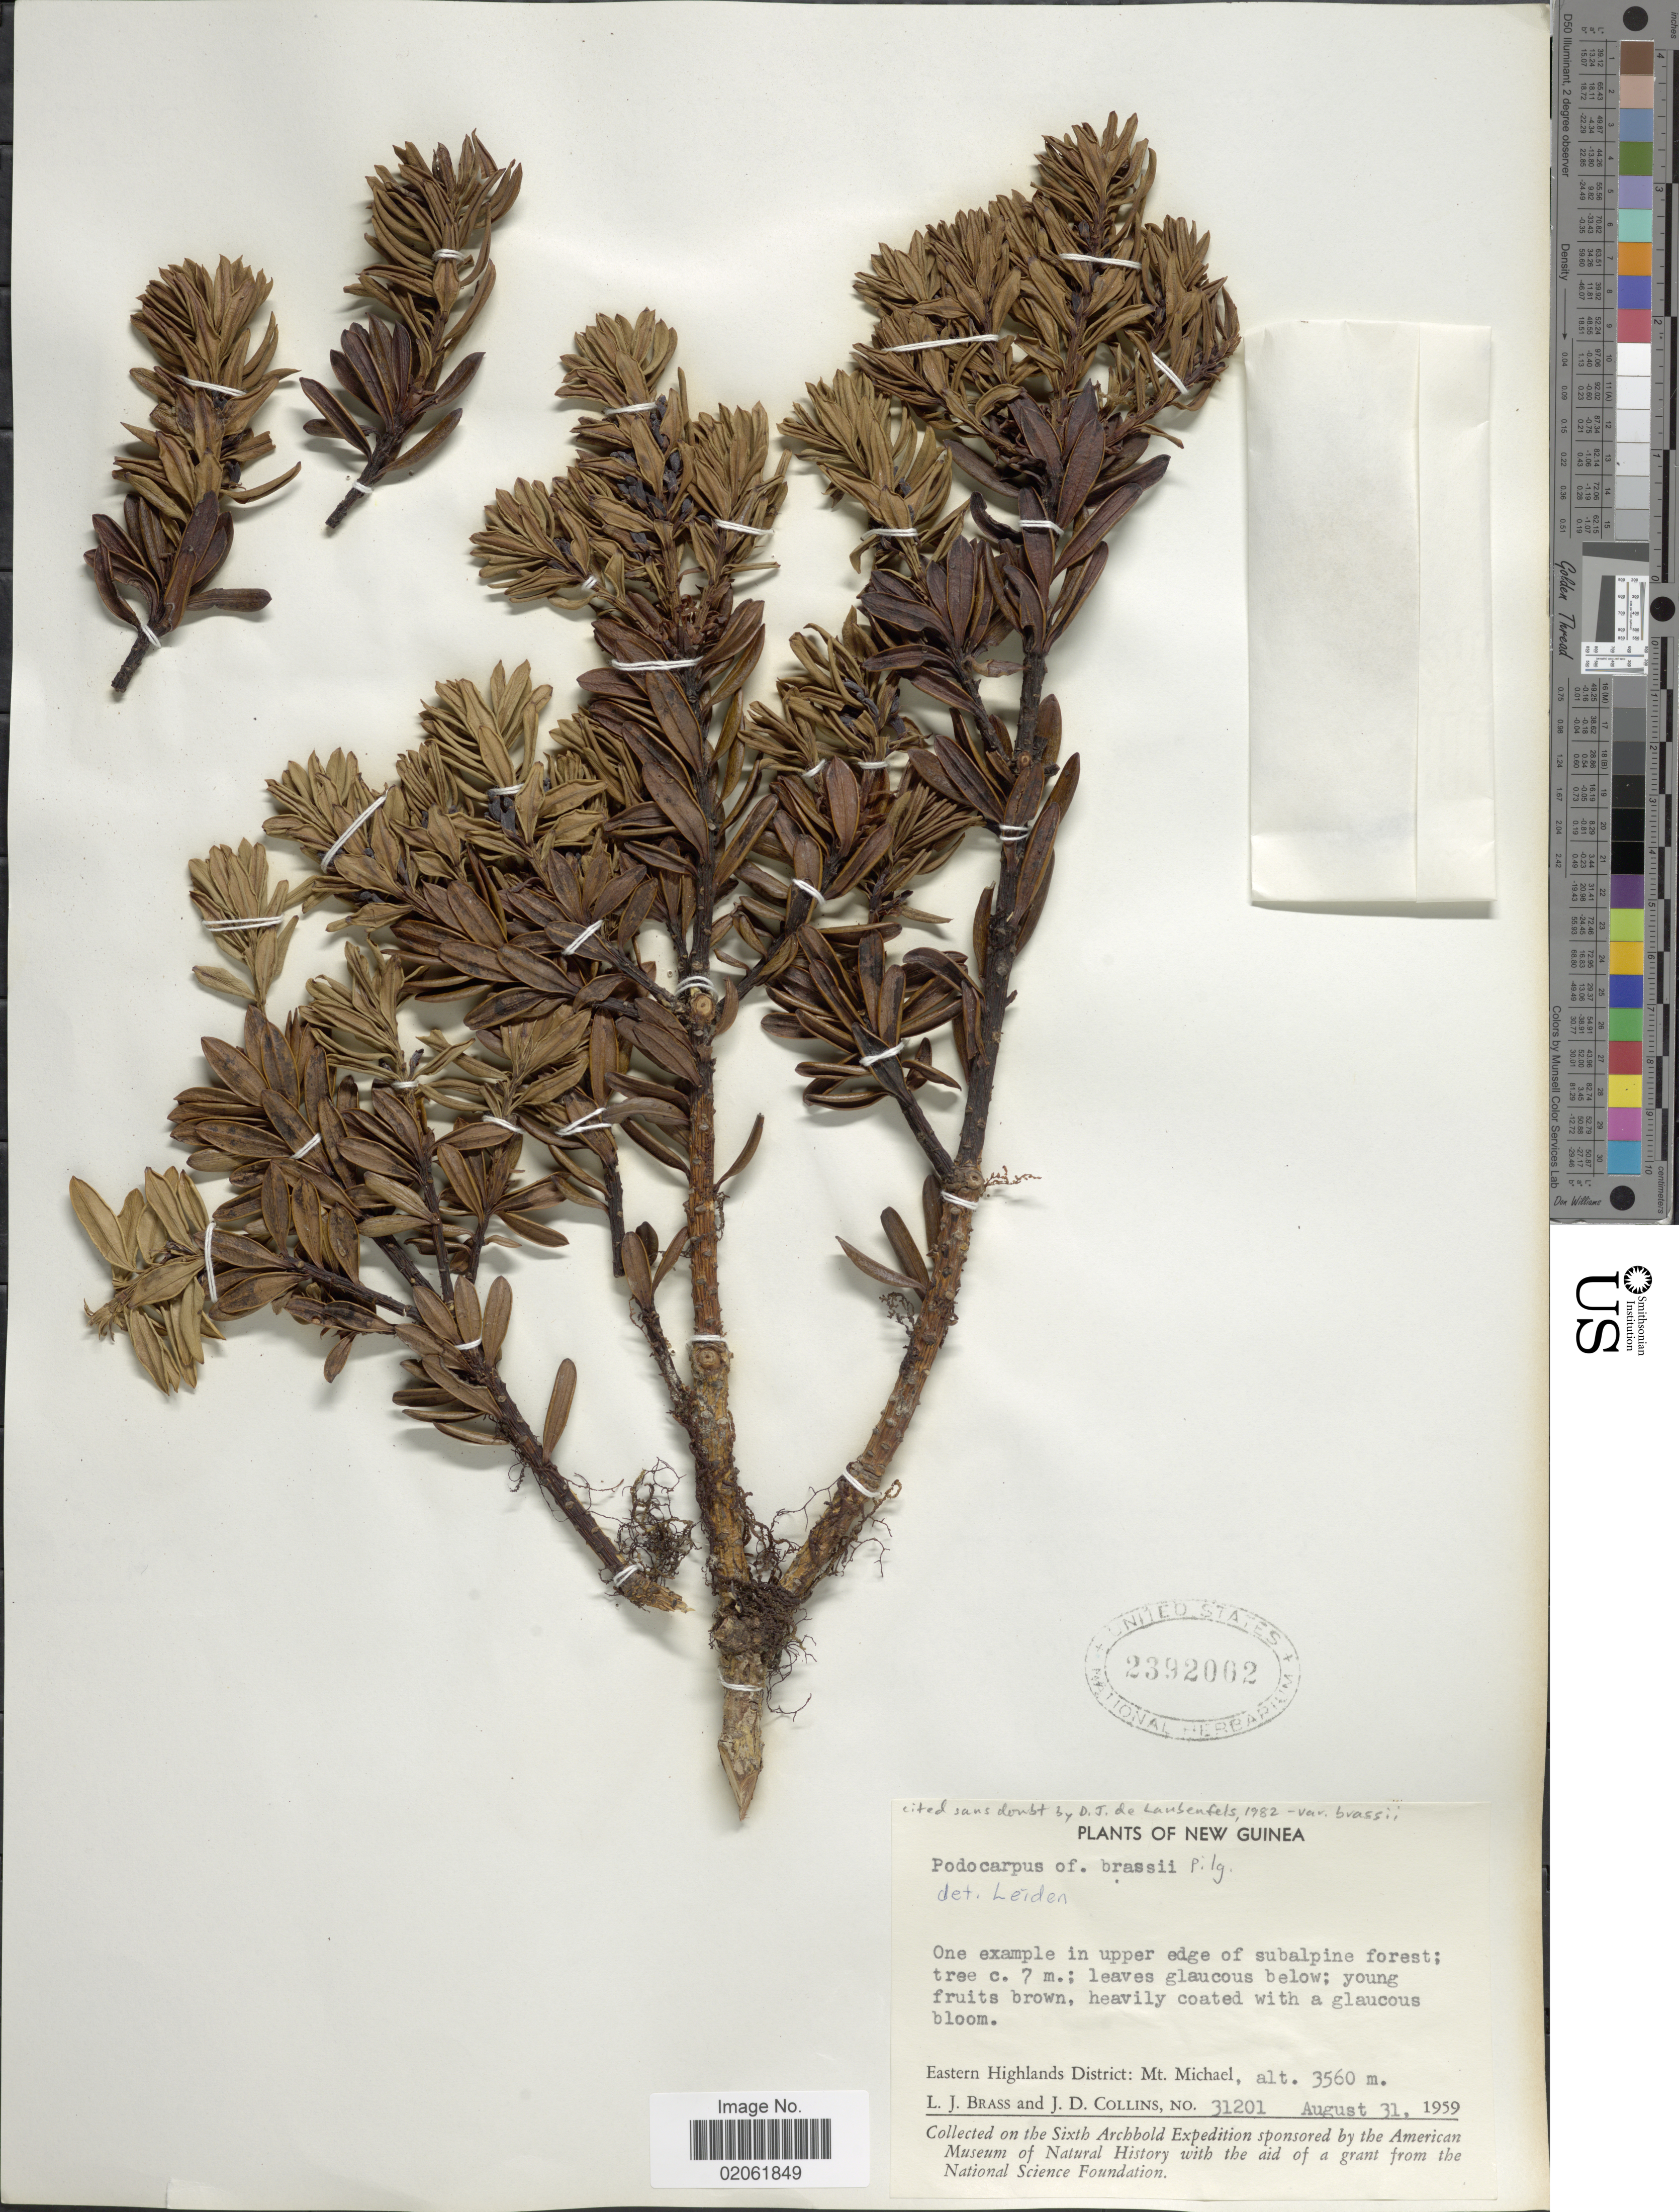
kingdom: Plantae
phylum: Tracheophyta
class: Pinopsida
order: Pinales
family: Podocarpaceae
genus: Podocarpus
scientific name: Podocarpus brassii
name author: Pilg.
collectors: L. J. Brass & J. Collins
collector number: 31201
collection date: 1959-08-31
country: Papua New Guinea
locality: New Guinea, Eastern Highlands District: Mt. Michael.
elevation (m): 3560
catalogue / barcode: US 2392002